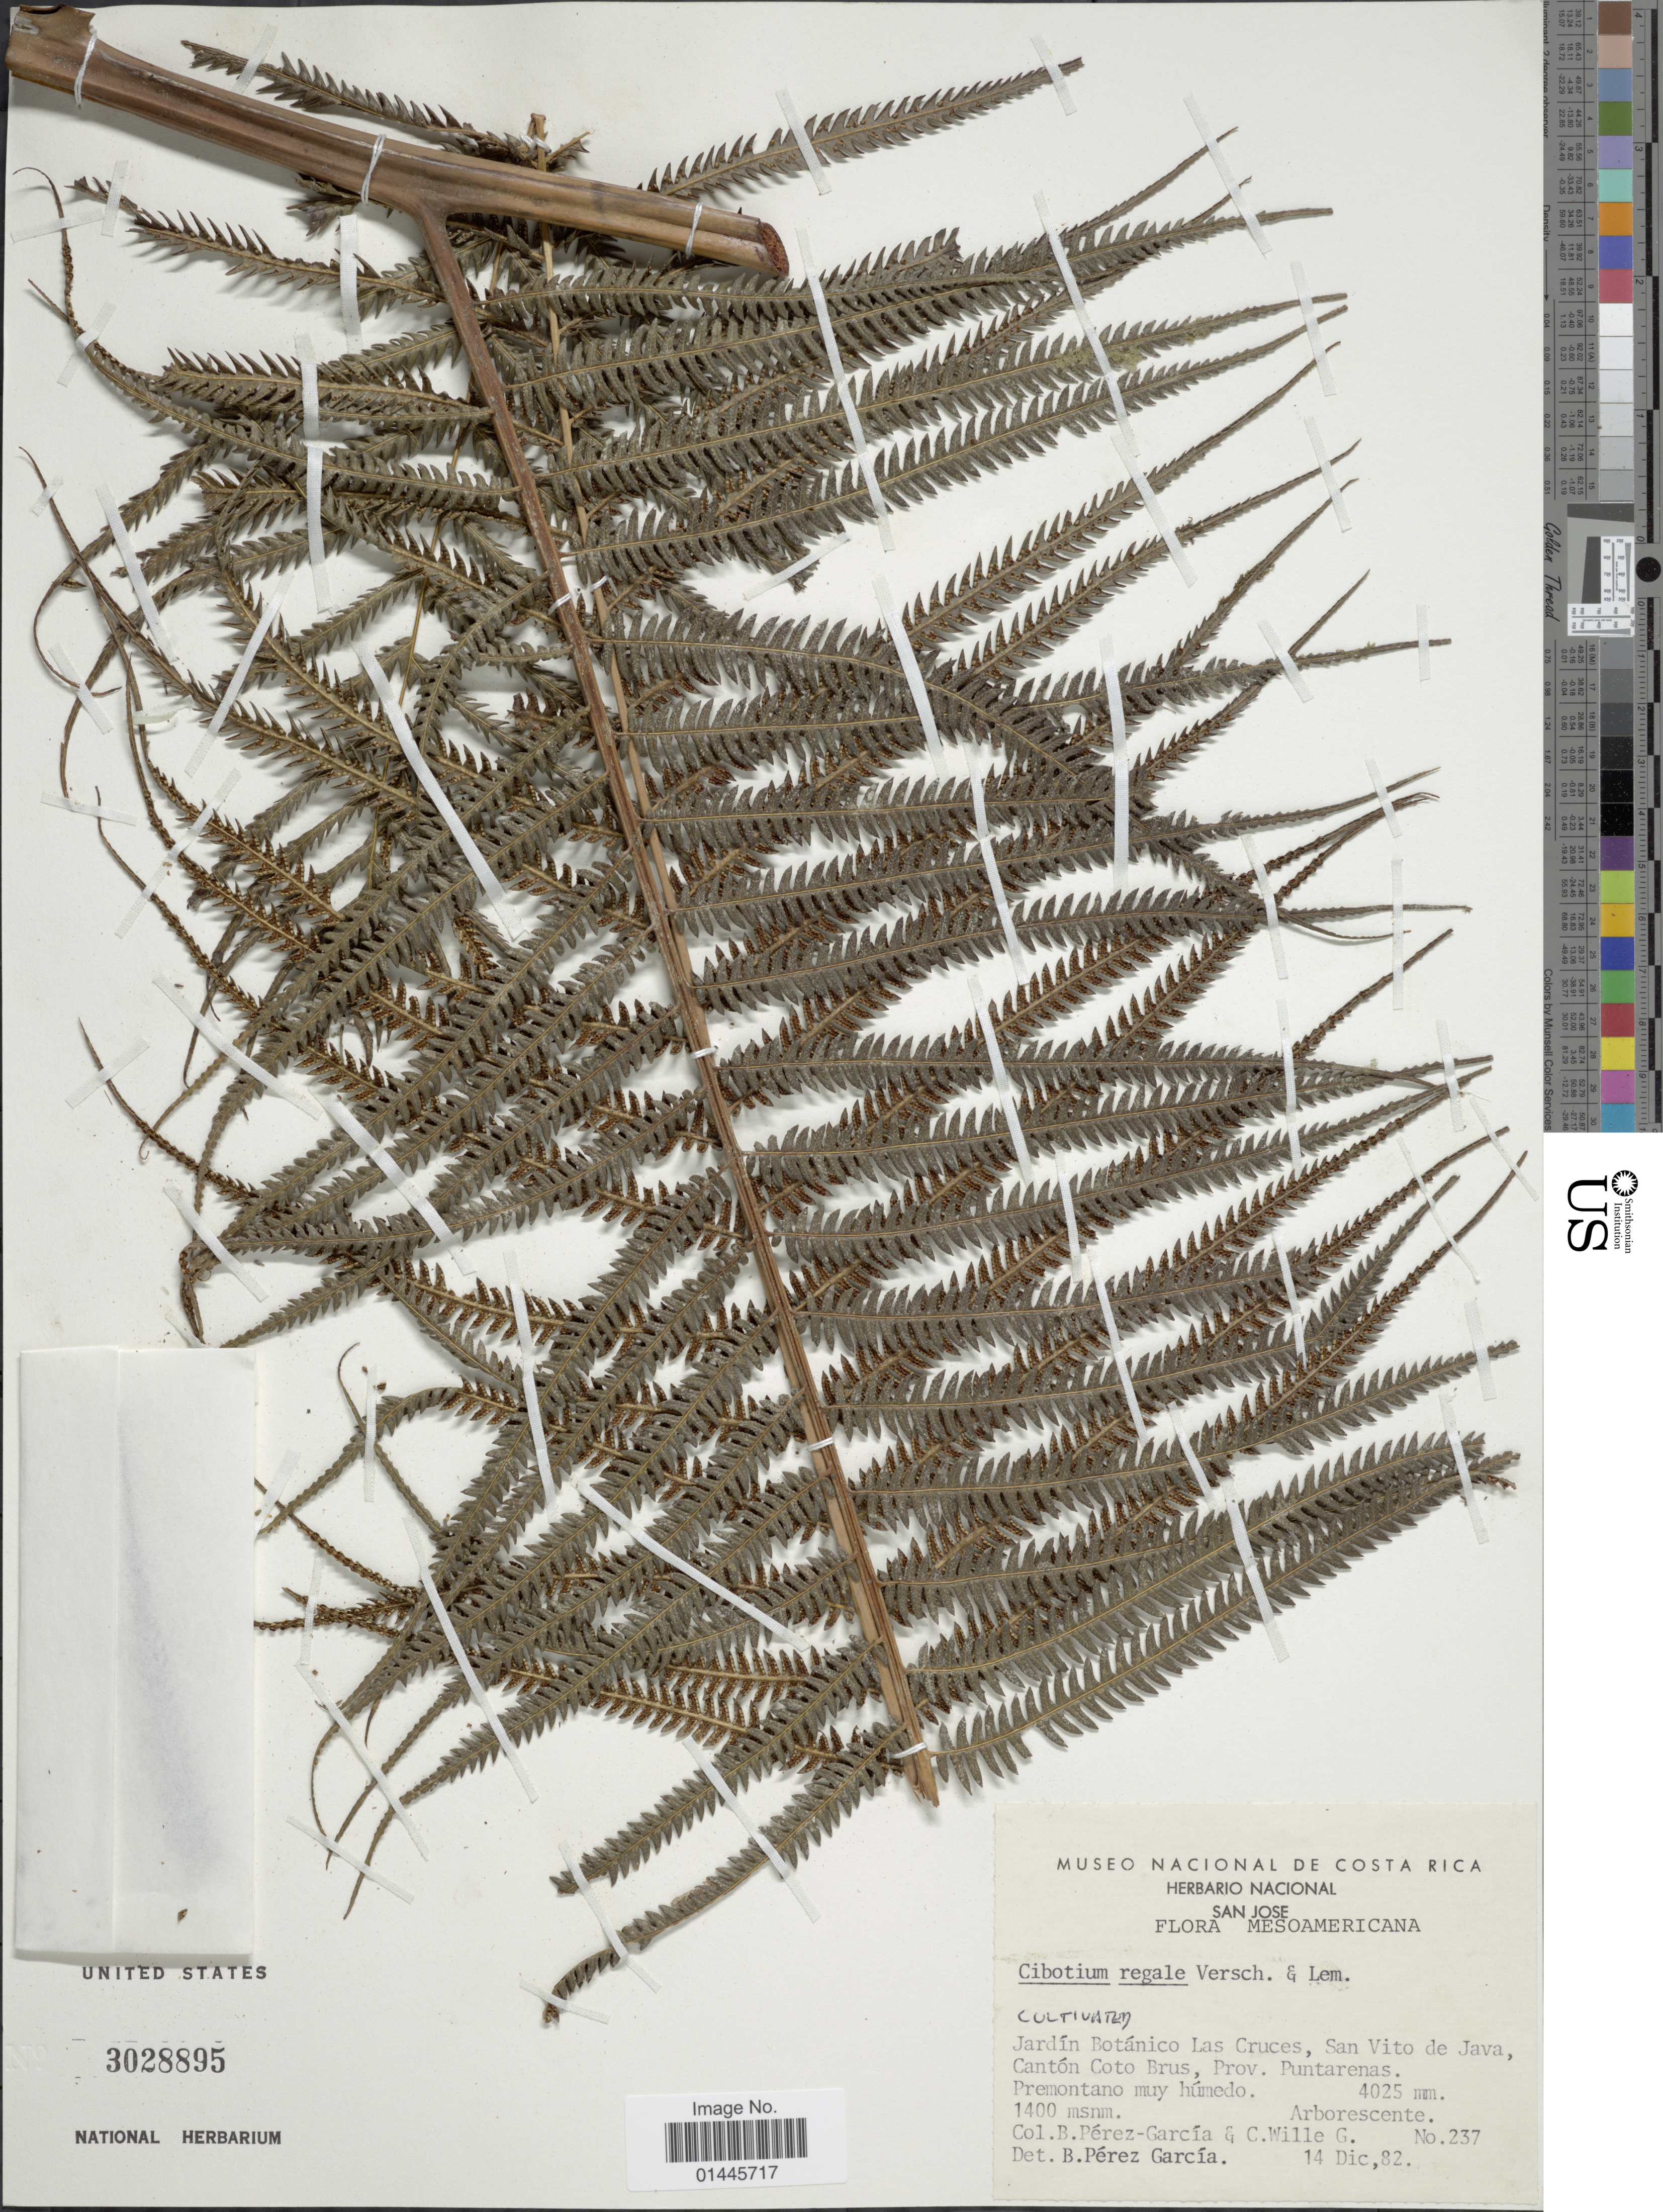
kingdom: Plantae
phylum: Tracheophyta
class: Polypodiopsida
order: Cyatheales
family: Cibotiaceae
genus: Cibotium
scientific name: Cibotium regale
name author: Verschaff. & Lem.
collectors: B. Perez G. & C. Wille G.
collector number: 237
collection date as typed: Transcribed d/m/y: 14/12/82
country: Costa Rica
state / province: Puntarenas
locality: Mesoamericana, cultivated, Jardin Botanico Las Cruces, San Vito de Java, Canton Coto Brus.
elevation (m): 1400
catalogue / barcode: US 3028895